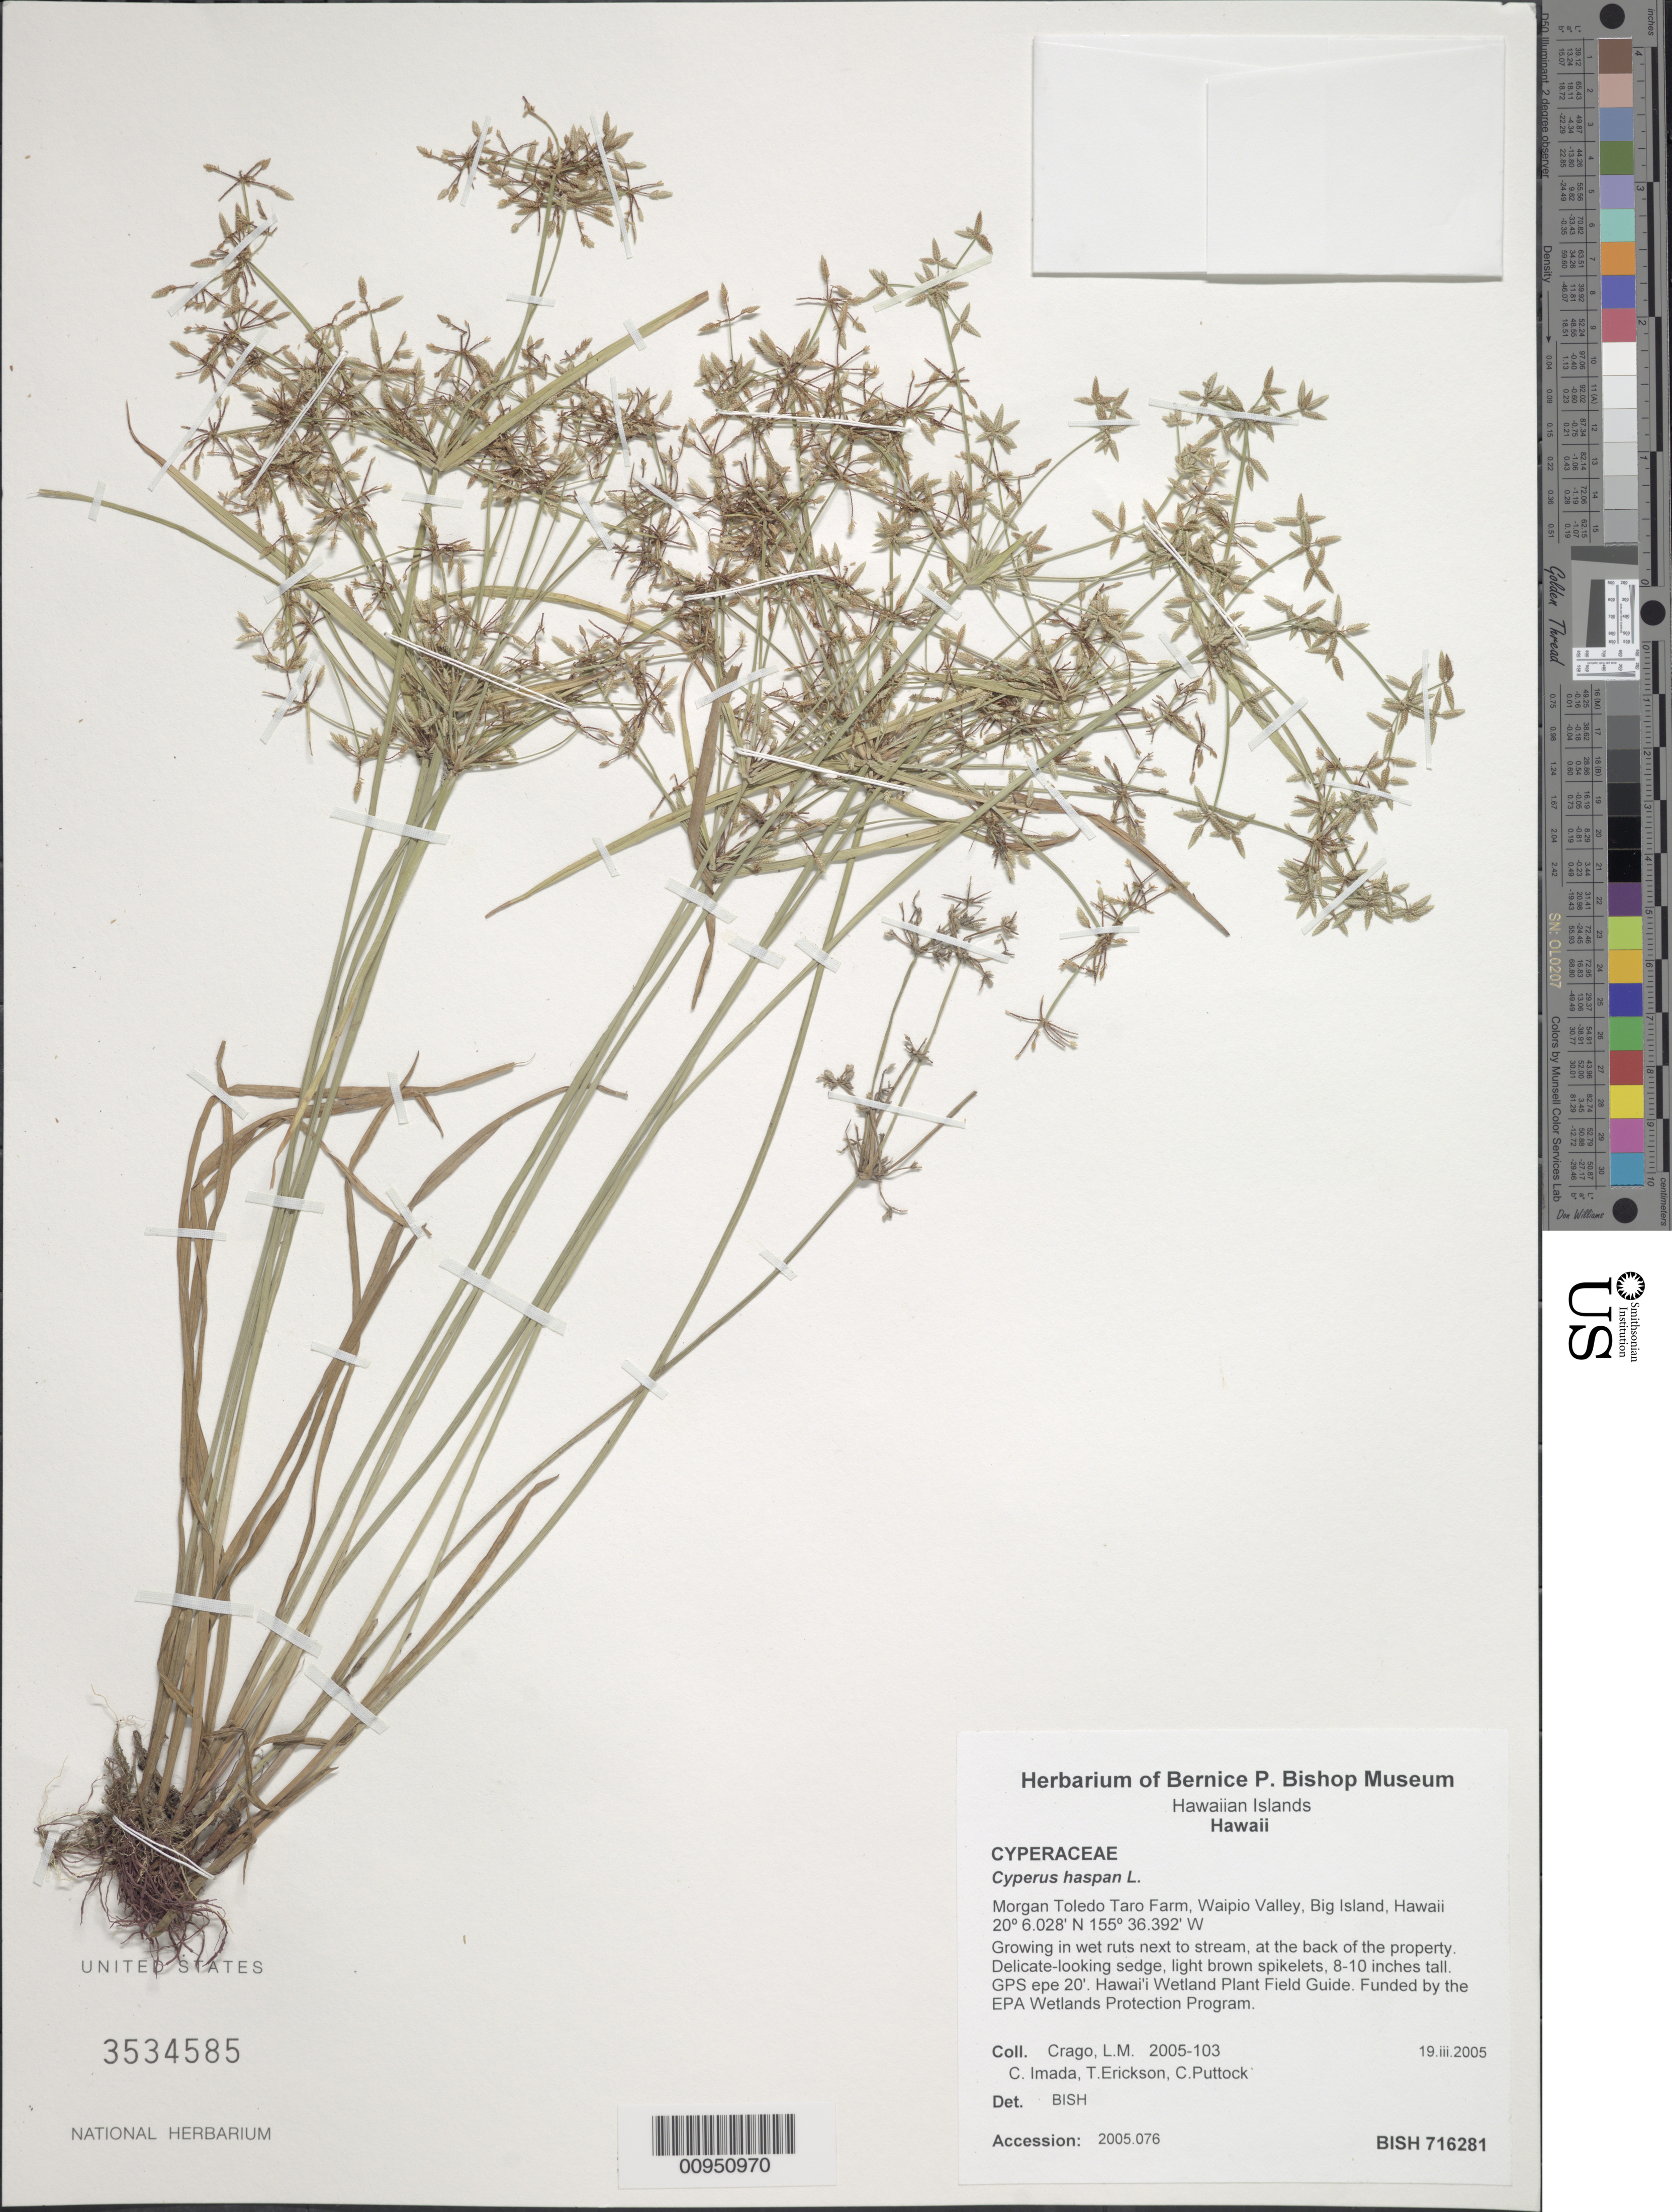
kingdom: Plantae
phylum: Tracheophyta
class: Liliopsida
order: Poales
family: Cyperaceae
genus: Cyperus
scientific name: Cyperus haspan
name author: L.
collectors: L. Crago, C. Imada, T. Erickson & C. Puttock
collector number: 2005-103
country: United States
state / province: Hawaii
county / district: Hawaii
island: Hawaii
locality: Machuu Taro Farm, Waipio Valley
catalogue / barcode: US 3534585